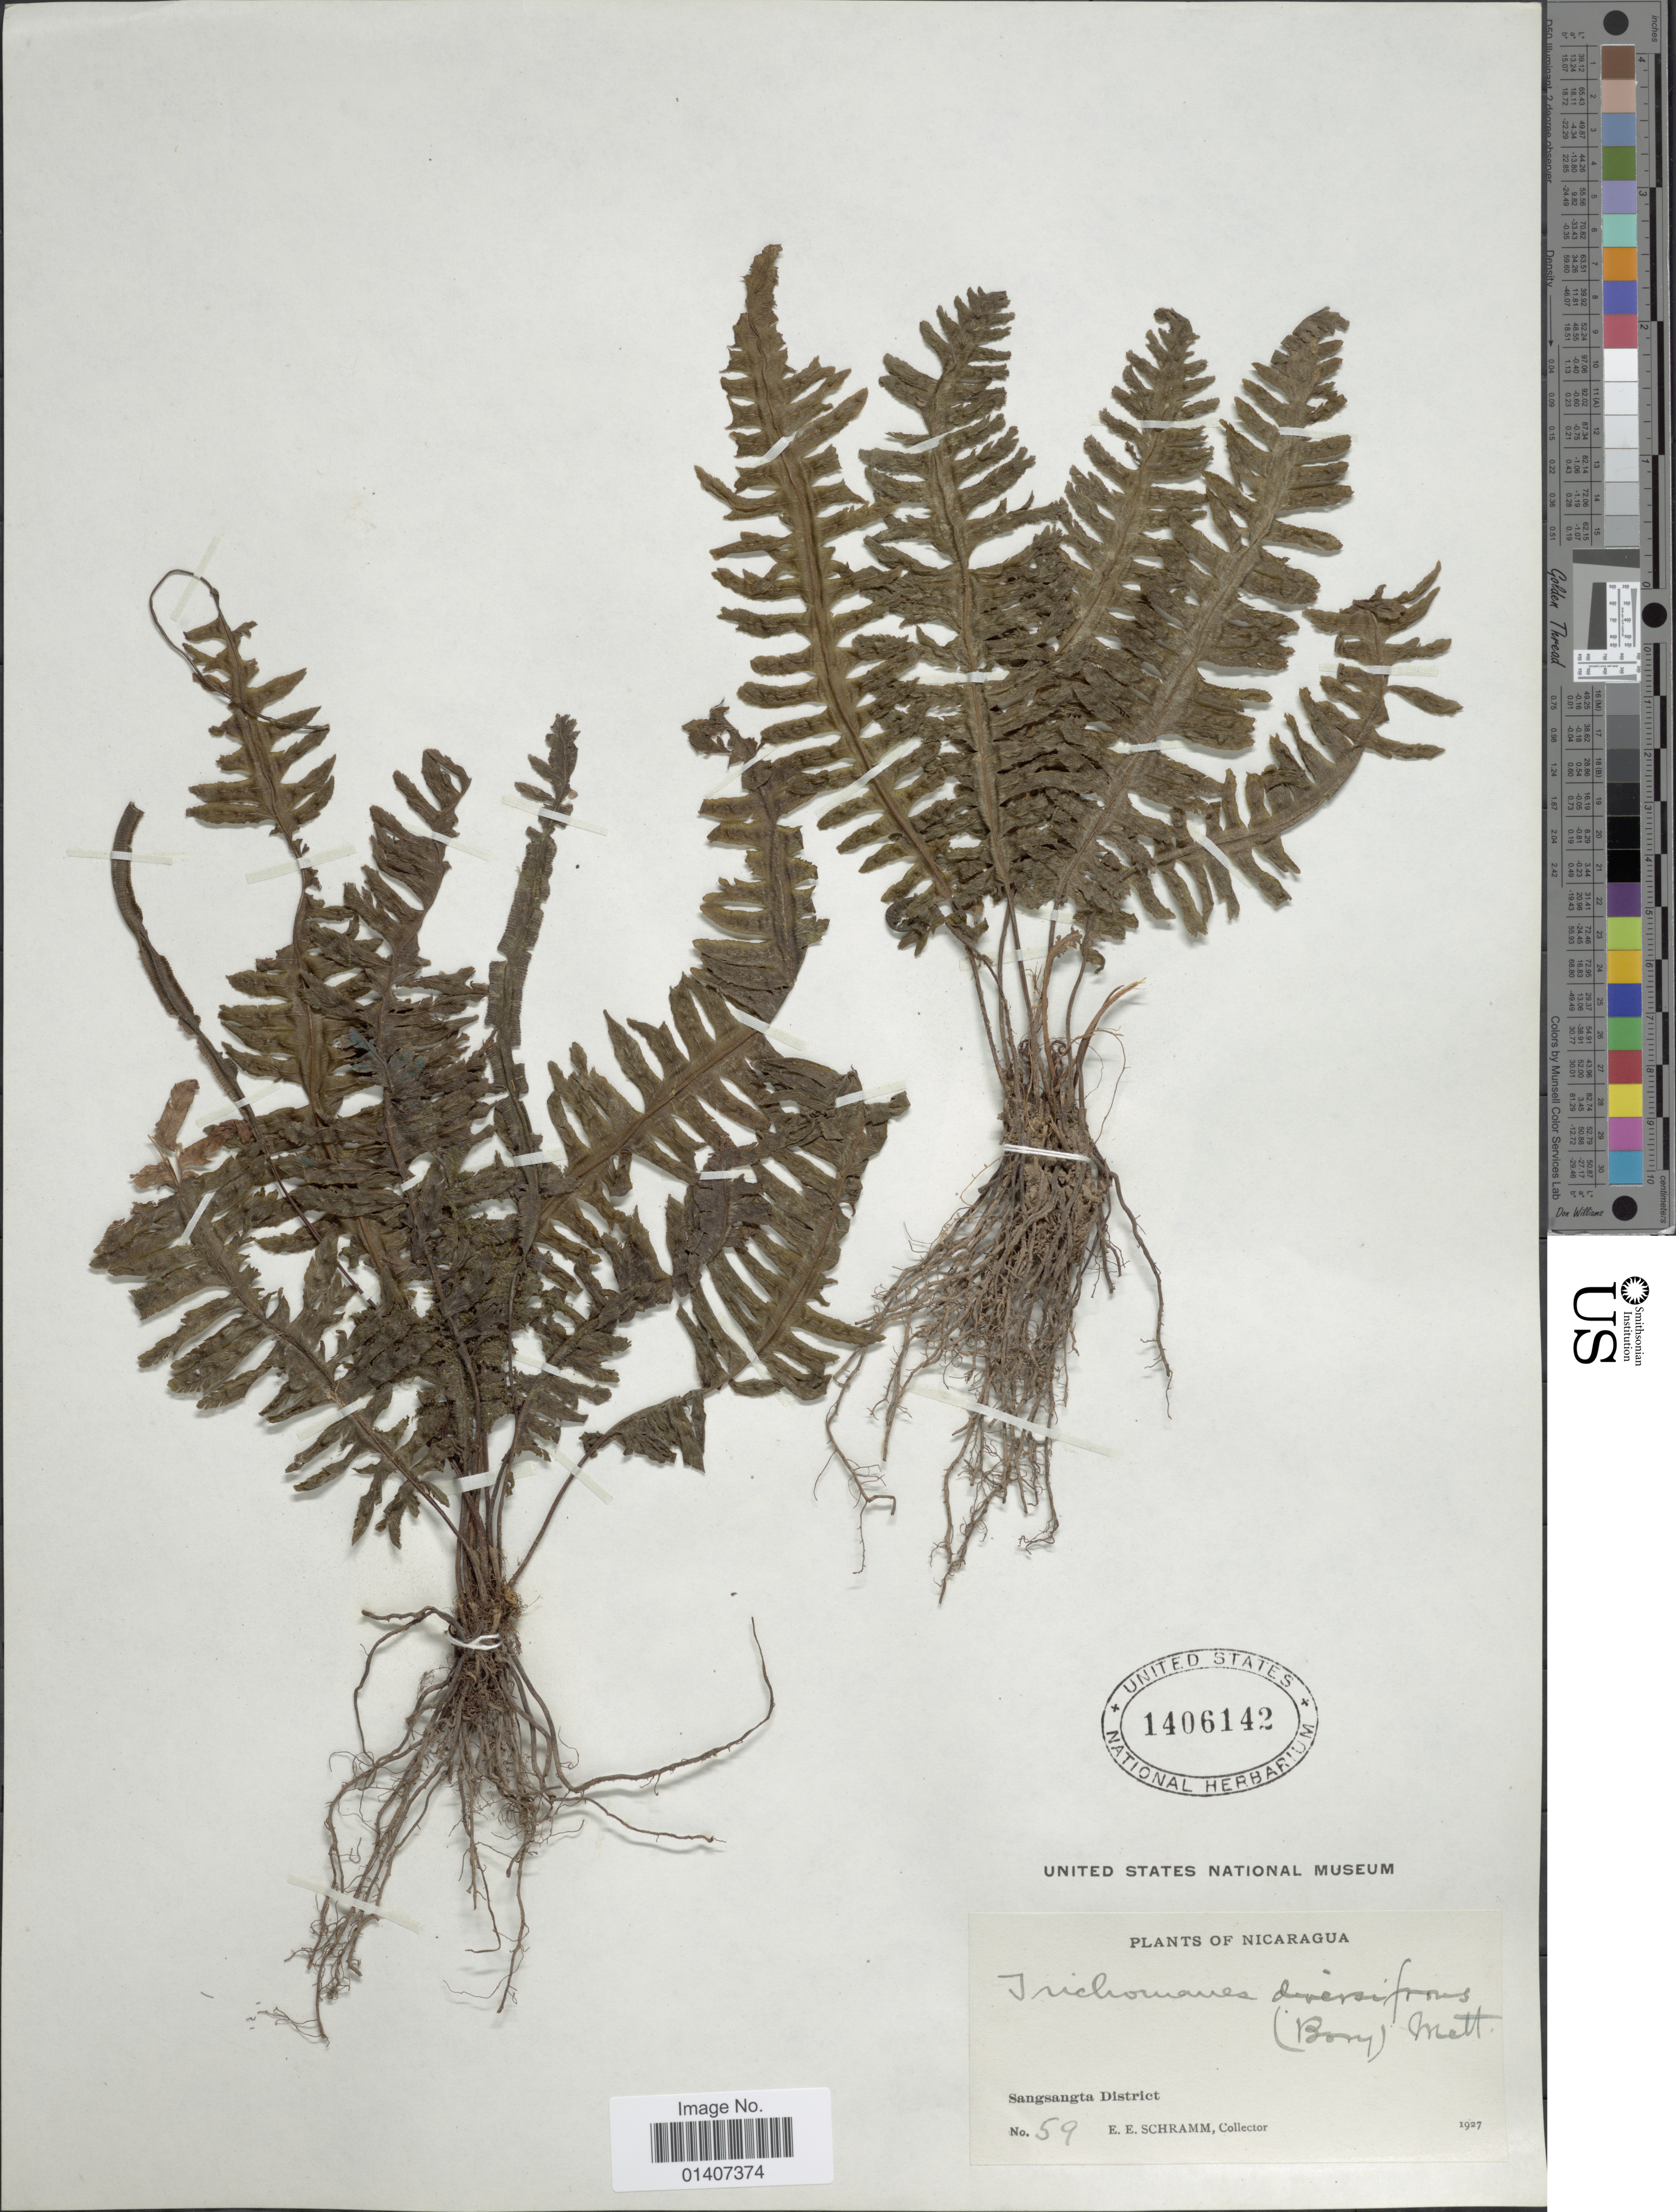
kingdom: Plantae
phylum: Tracheophyta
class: Polypodiopsida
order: Hymenophyllales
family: Hymenophyllaceae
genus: Trichomanes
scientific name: Trichomanes diversifrons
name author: (Bory) Mett. ex Sadeb.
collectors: E. Schramm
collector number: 59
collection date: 1927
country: Nicaragua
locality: Sansangta district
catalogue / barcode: US 1406142